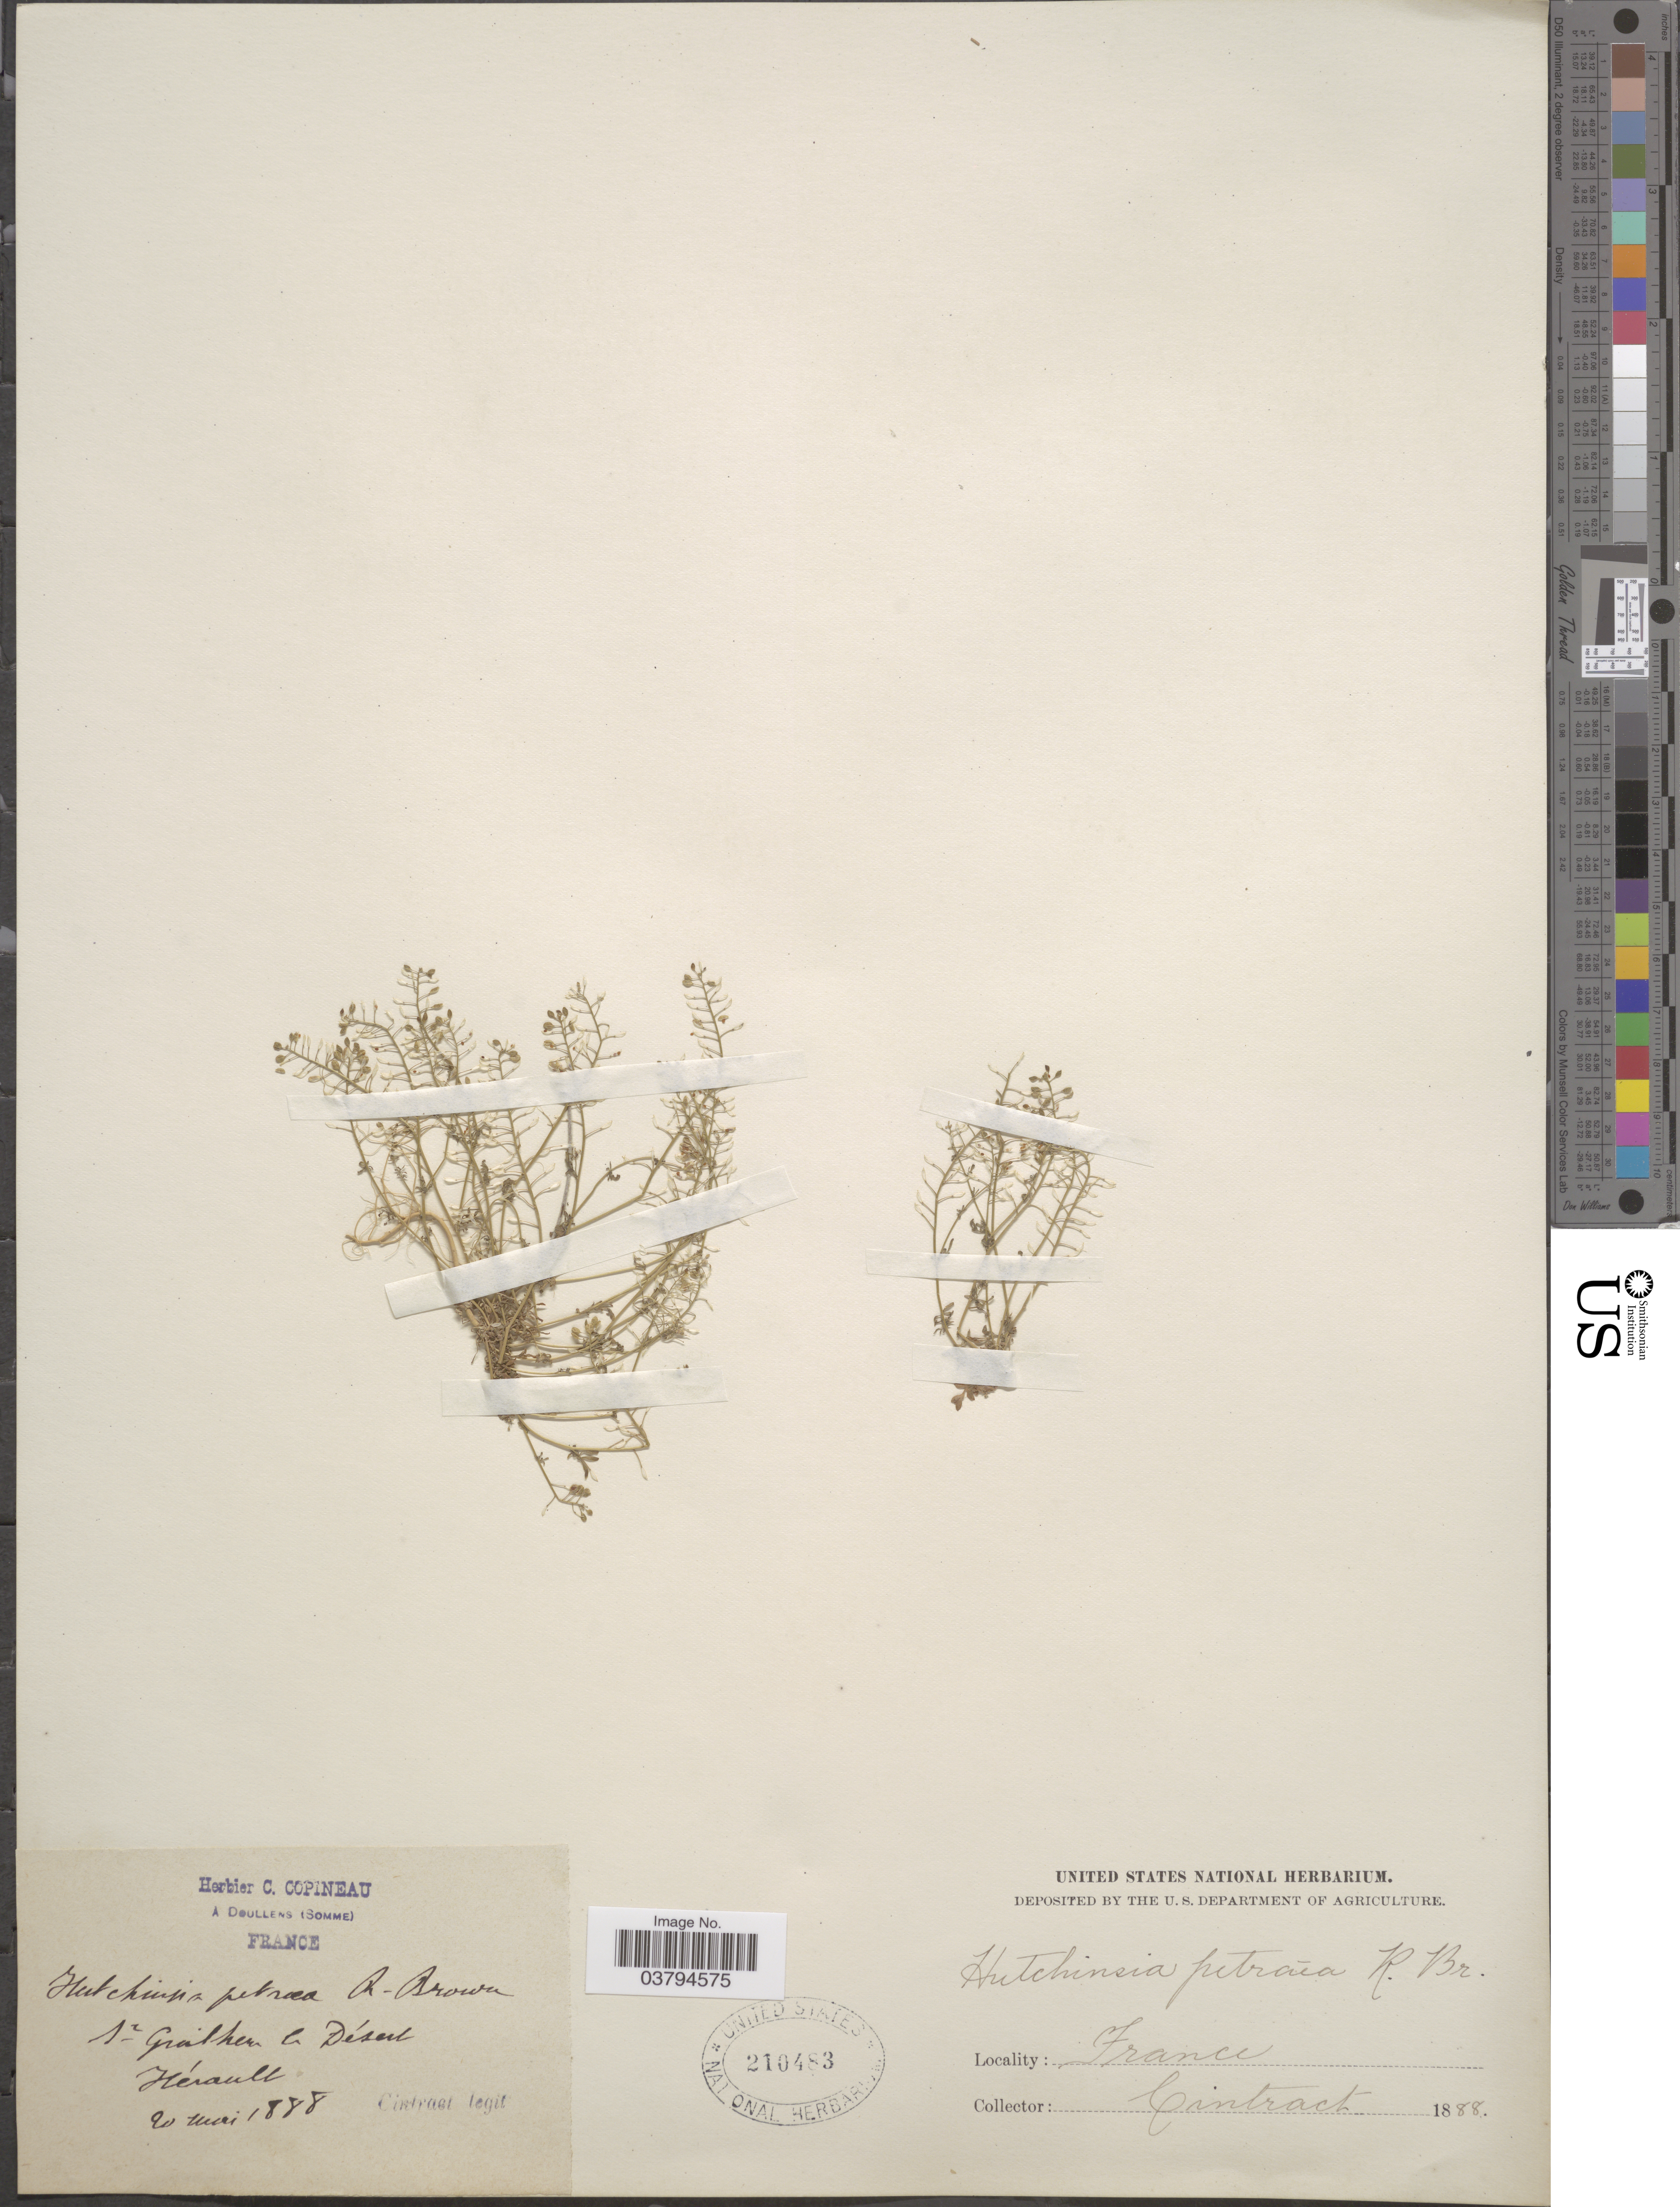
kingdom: Plantae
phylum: Tracheophyta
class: Magnoliopsida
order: Brassicales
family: Brassicaceae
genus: Hutchinsia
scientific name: Hutchinsia petraea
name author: W.T. Aiton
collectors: Cintract, --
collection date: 1888-05-20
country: France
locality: St. Guilhem le Désert, Hérault.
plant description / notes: Corrected "St. Grathem le Déseil. Héraull" to "St. Guilhem le Désert, Hérault."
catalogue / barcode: US 210483